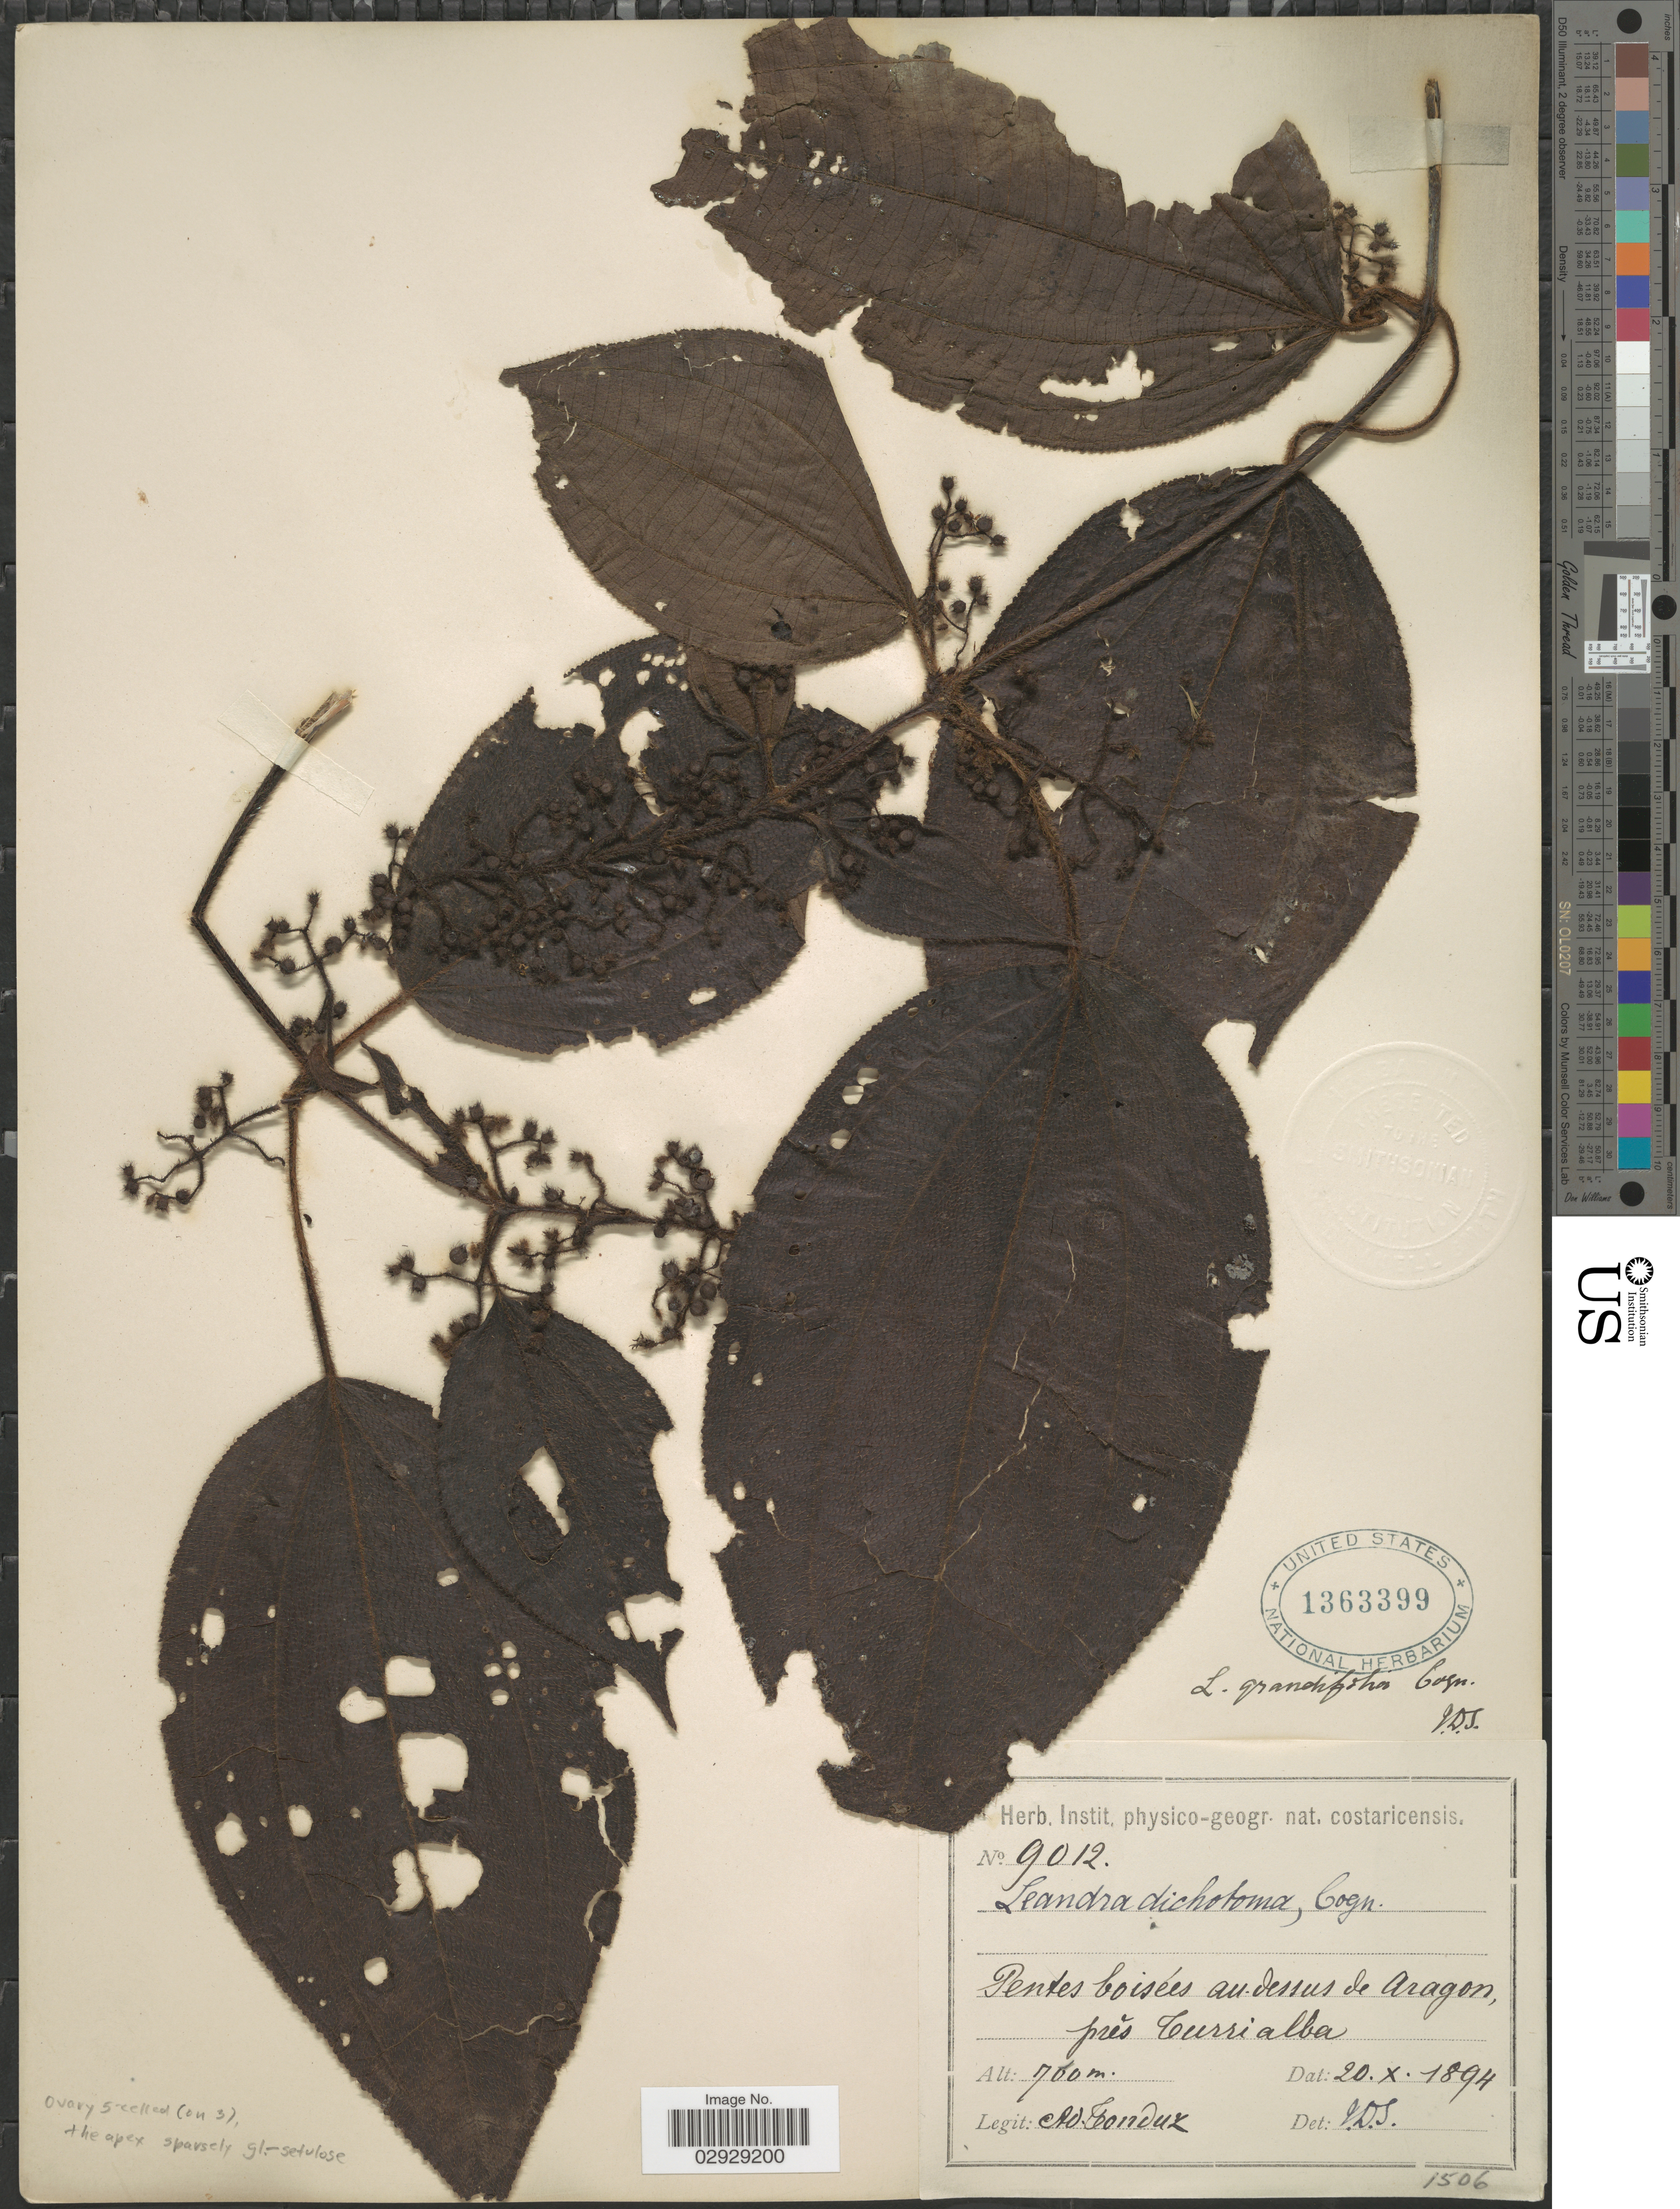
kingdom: Plantae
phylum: Tracheophyta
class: Magnoliopsida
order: Myrtales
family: Melastomataceae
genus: Leandra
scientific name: Leandra grandifolia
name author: Cogn.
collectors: A. Tonduz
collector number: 9012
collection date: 1894-10-20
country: Costa Rica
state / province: Cartago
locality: Pentes boisées au dessus de Aragon, près Turrialba.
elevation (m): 760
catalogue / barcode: US 1363399